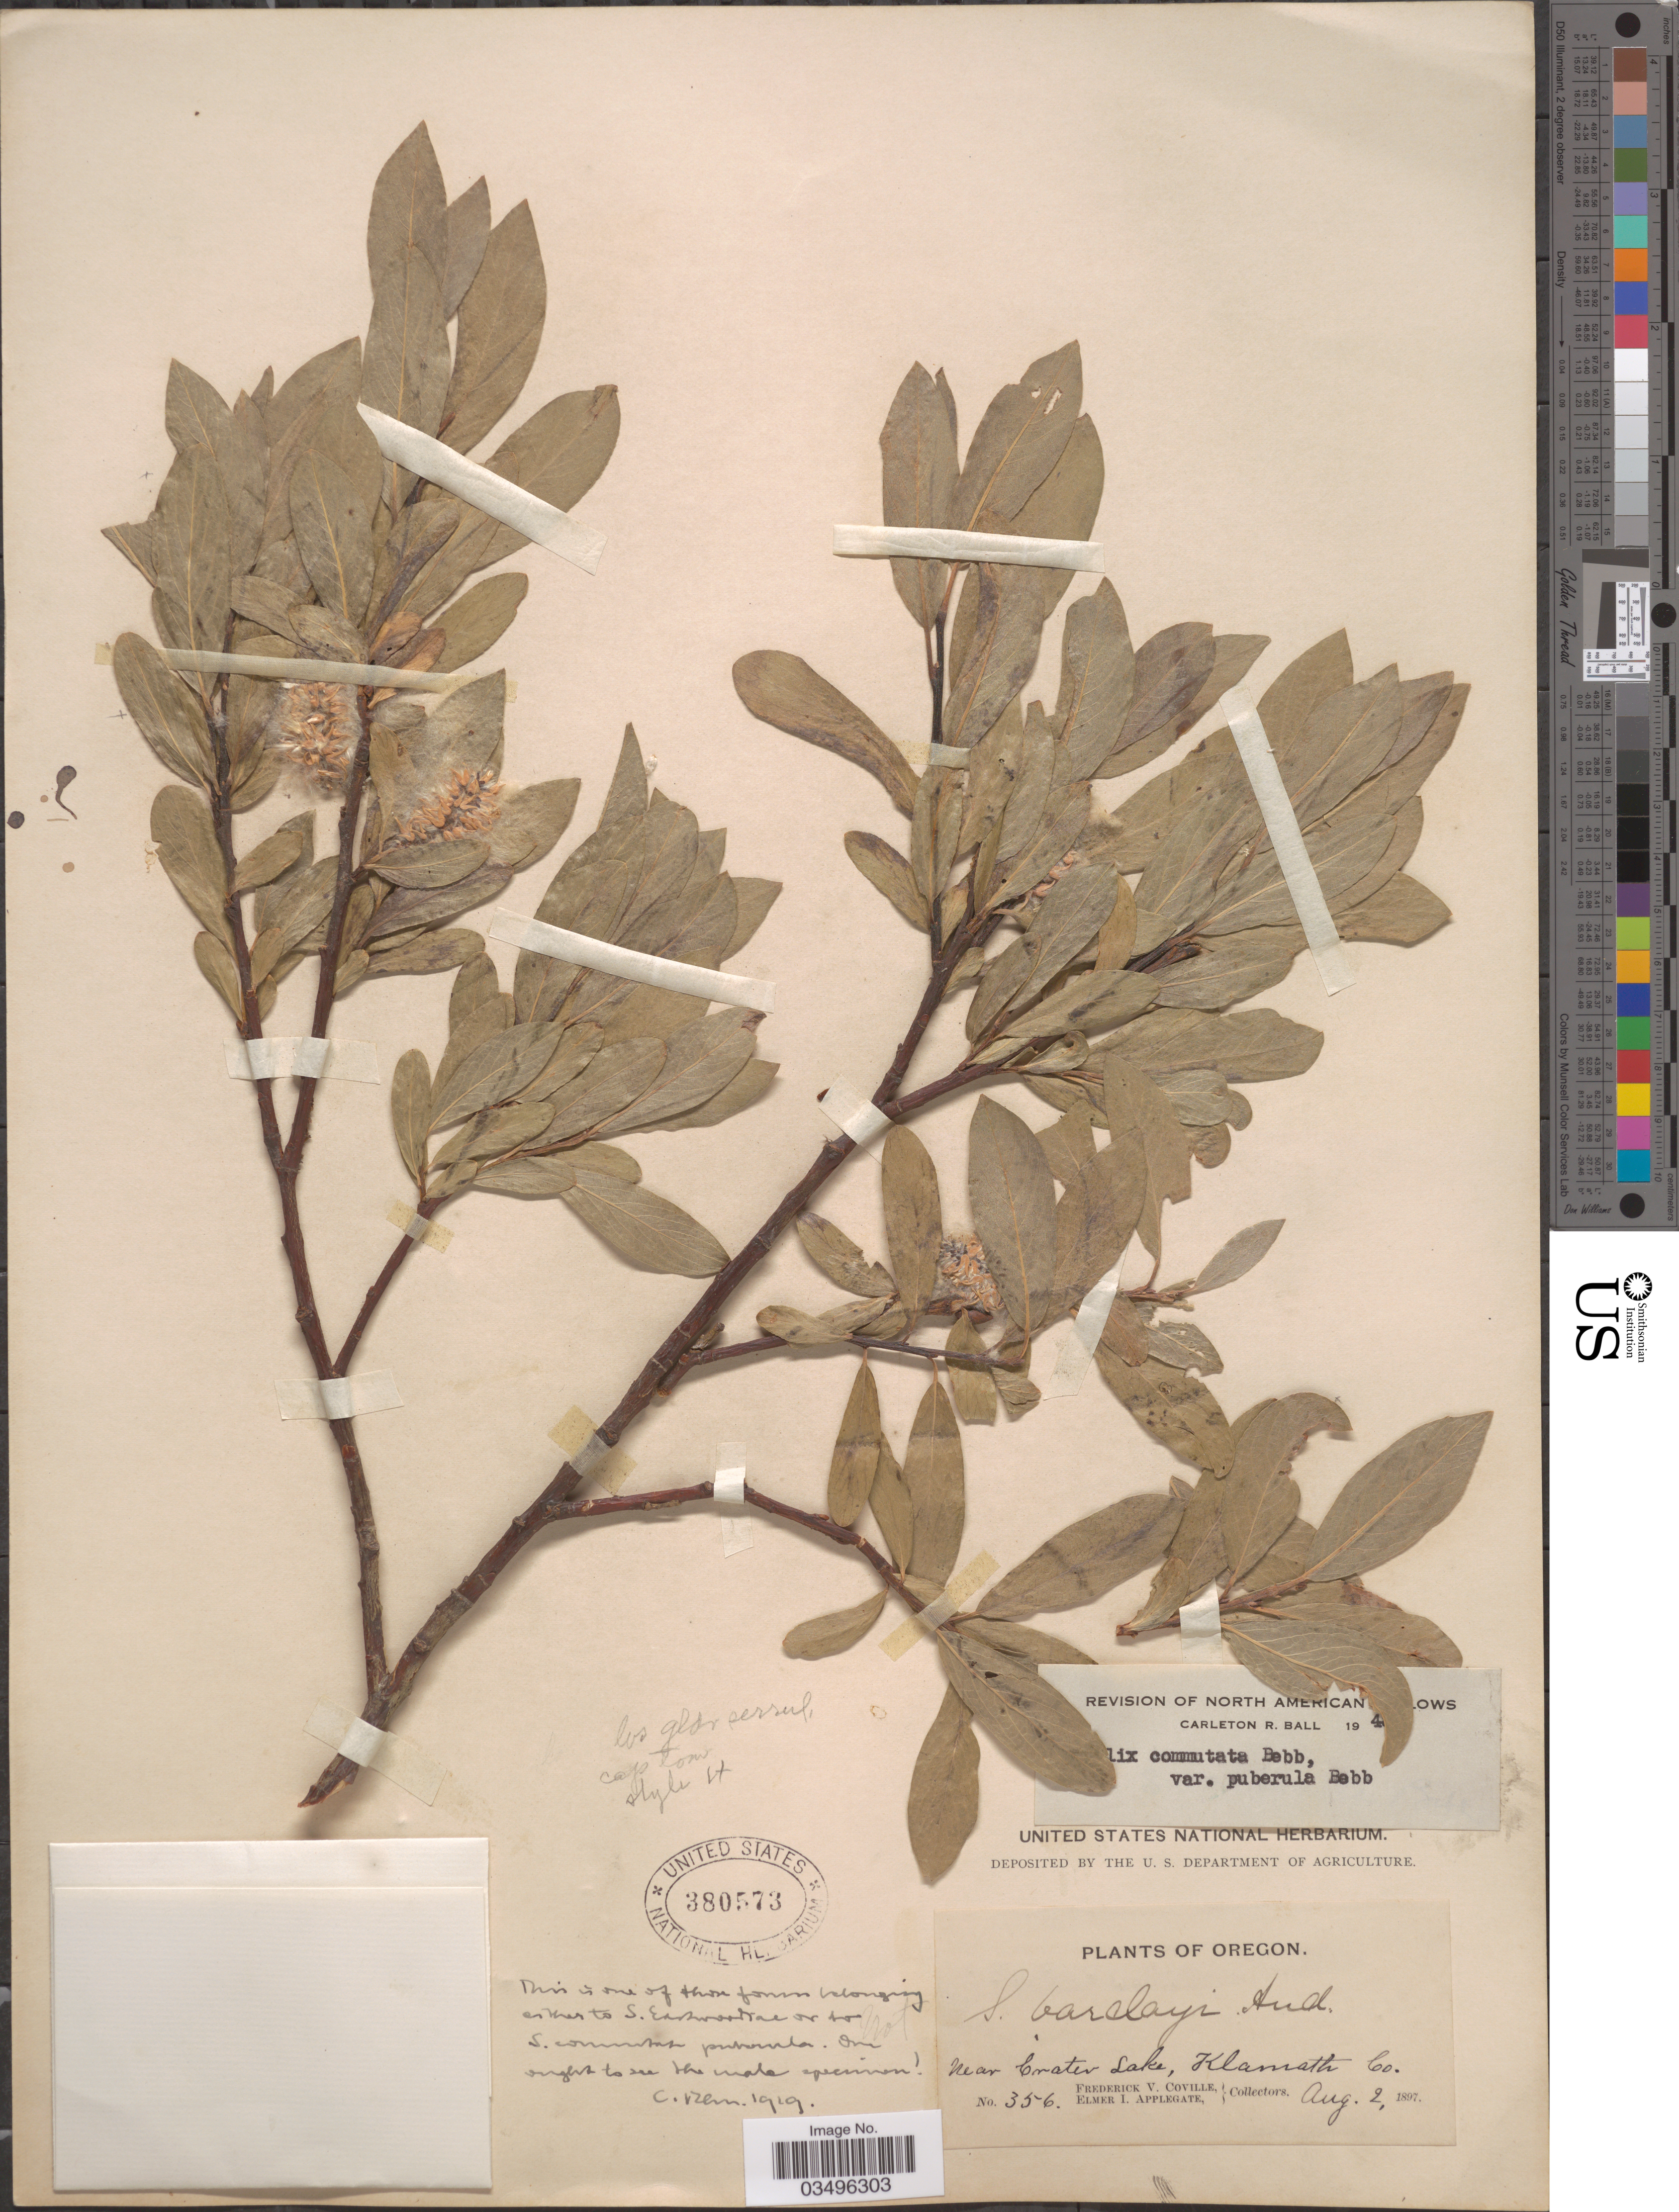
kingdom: Plantae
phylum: Tracheophyta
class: Magnoliopsida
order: Malpighiales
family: Salicaceae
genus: Salix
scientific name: Salix commutata var. puberula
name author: Bebb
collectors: F. V. Coville & E. I. Applegate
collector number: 356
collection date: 1897-08-02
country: United States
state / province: Oregon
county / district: Klamath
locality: Near Crater Lake, Klamath Co.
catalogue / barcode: US 380573